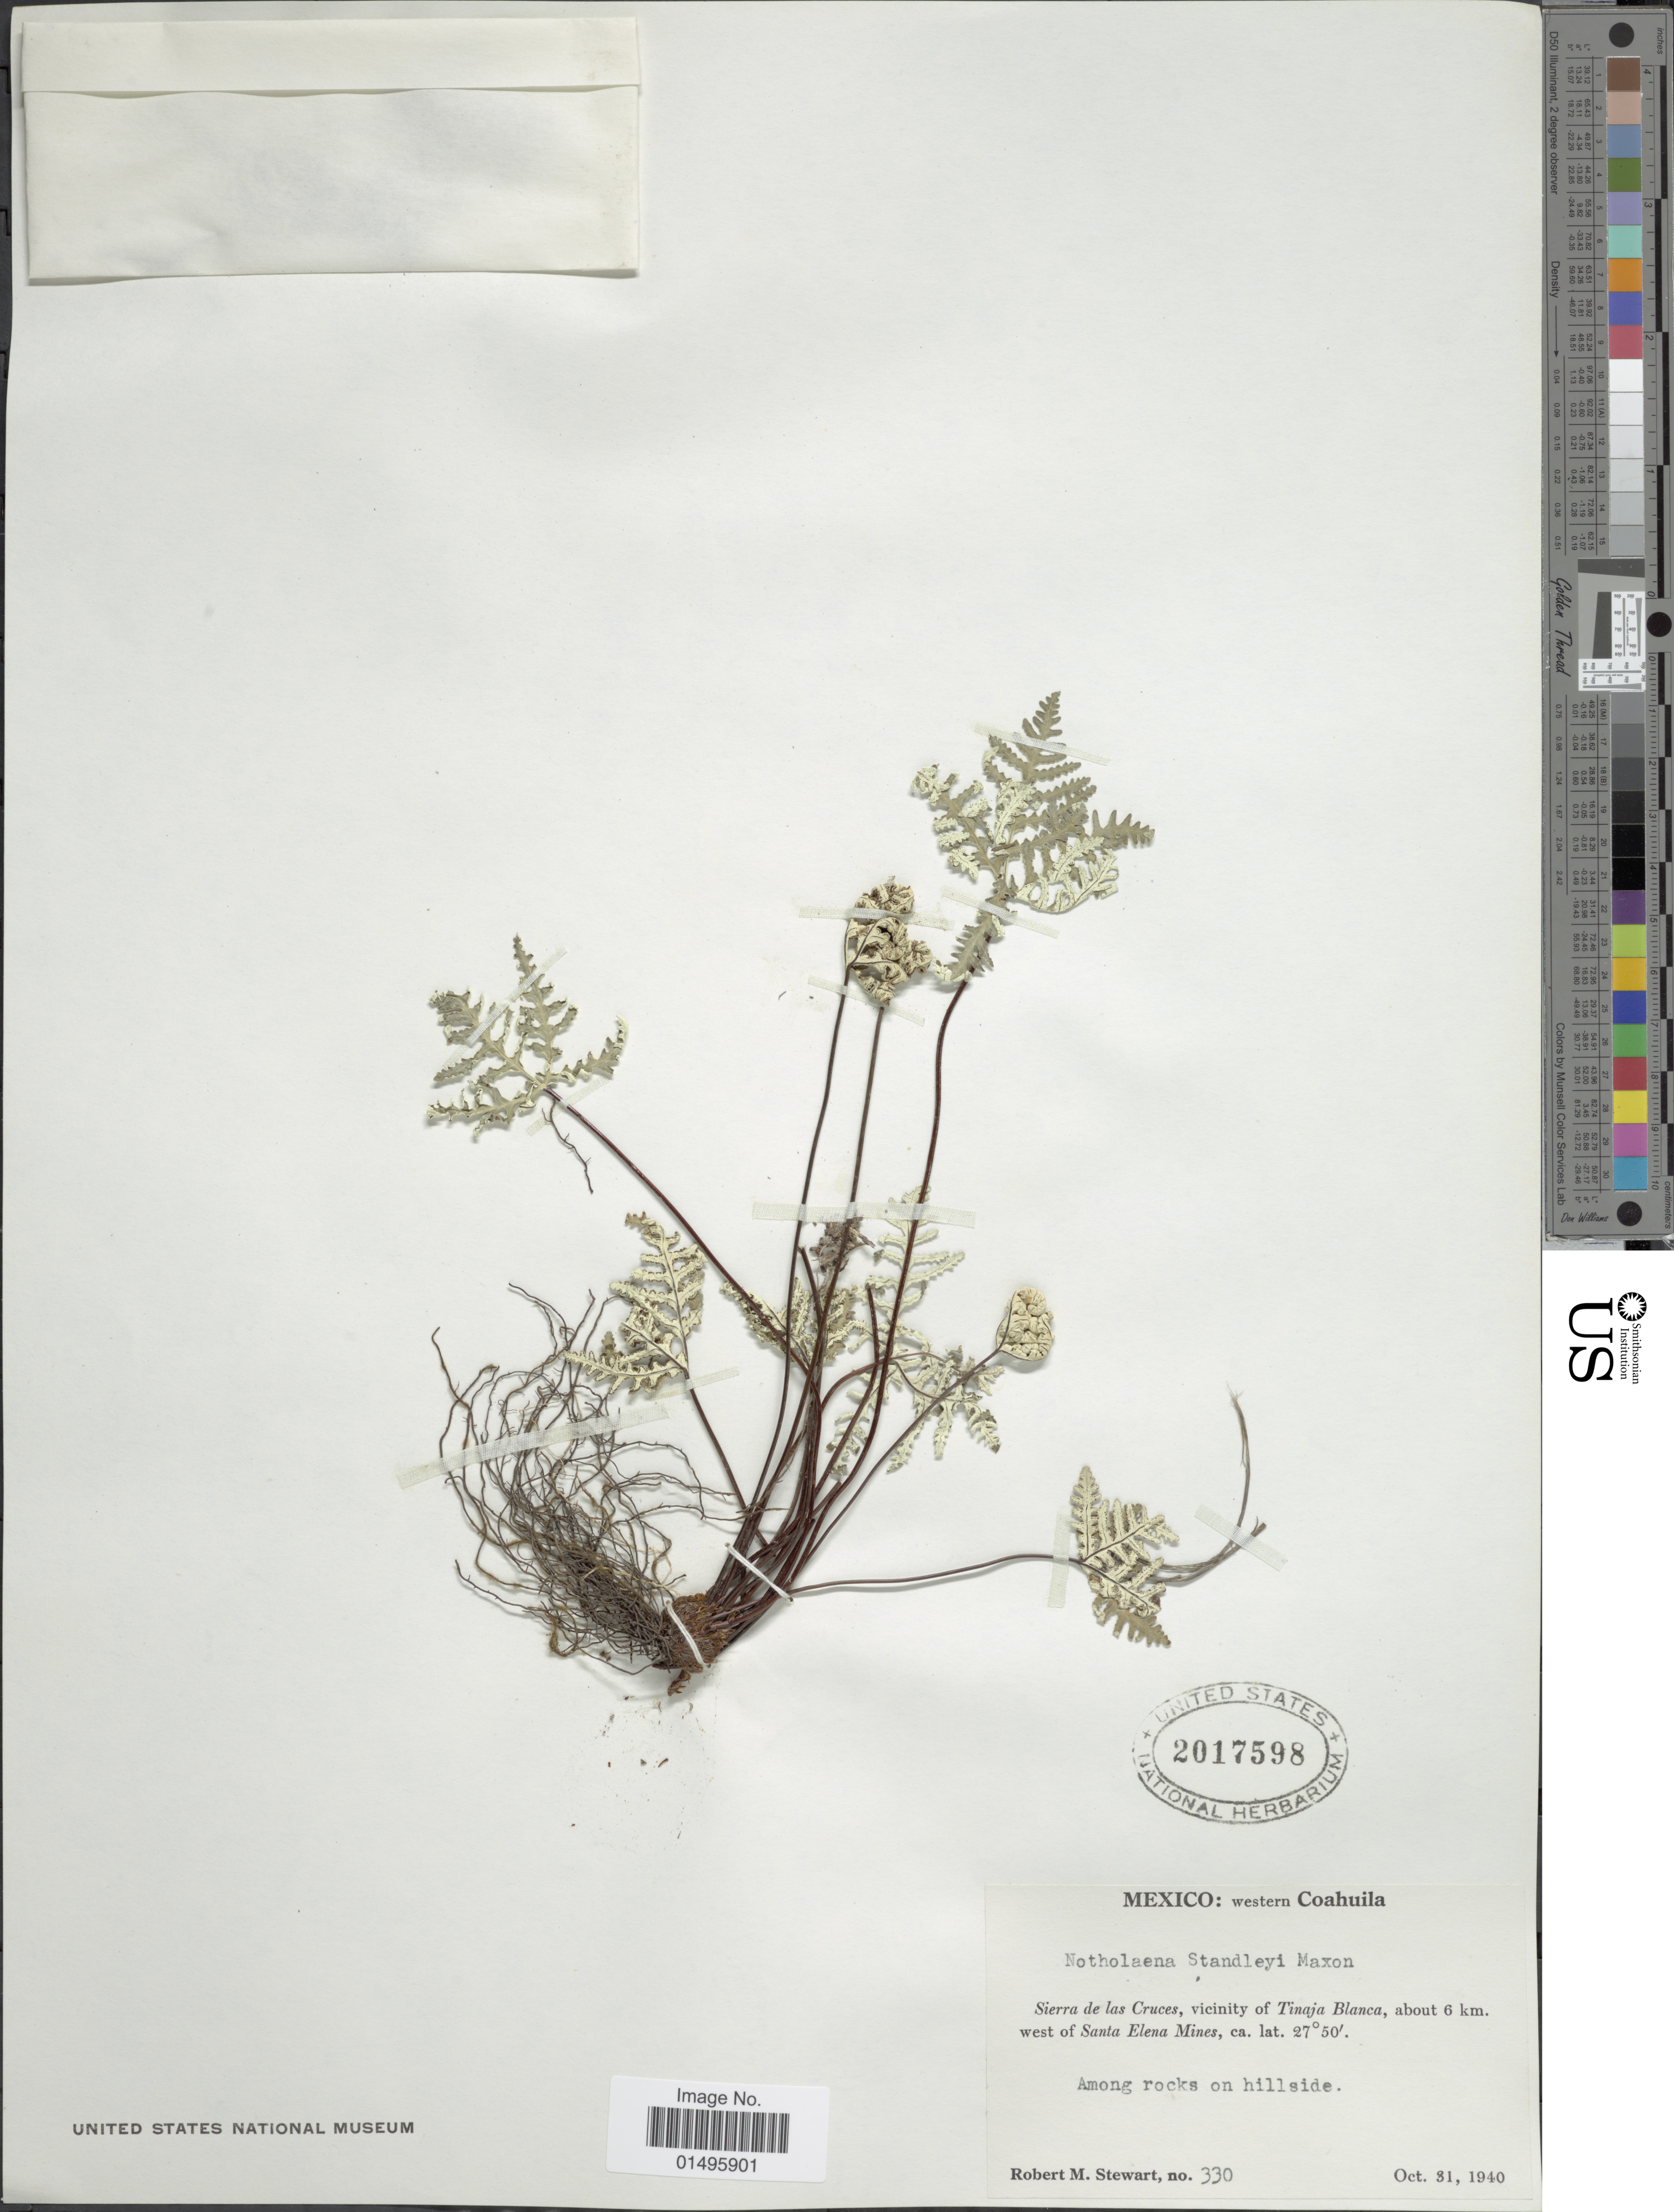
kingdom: Plantae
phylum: Tracheophyta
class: Polypodiopsida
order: Polypodiales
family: Pteridaceae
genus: Notholaena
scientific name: Notholaena standleyi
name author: Maxon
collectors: R. M. Stewart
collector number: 330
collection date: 1940-10-31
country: Mexico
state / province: Coahuila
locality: Mexico, Western Coahuila, Sierra de las Cruces, vicinity of Tinaja Blanca, about 6 km. west of Santa Elena Mines.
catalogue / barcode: US 2017598